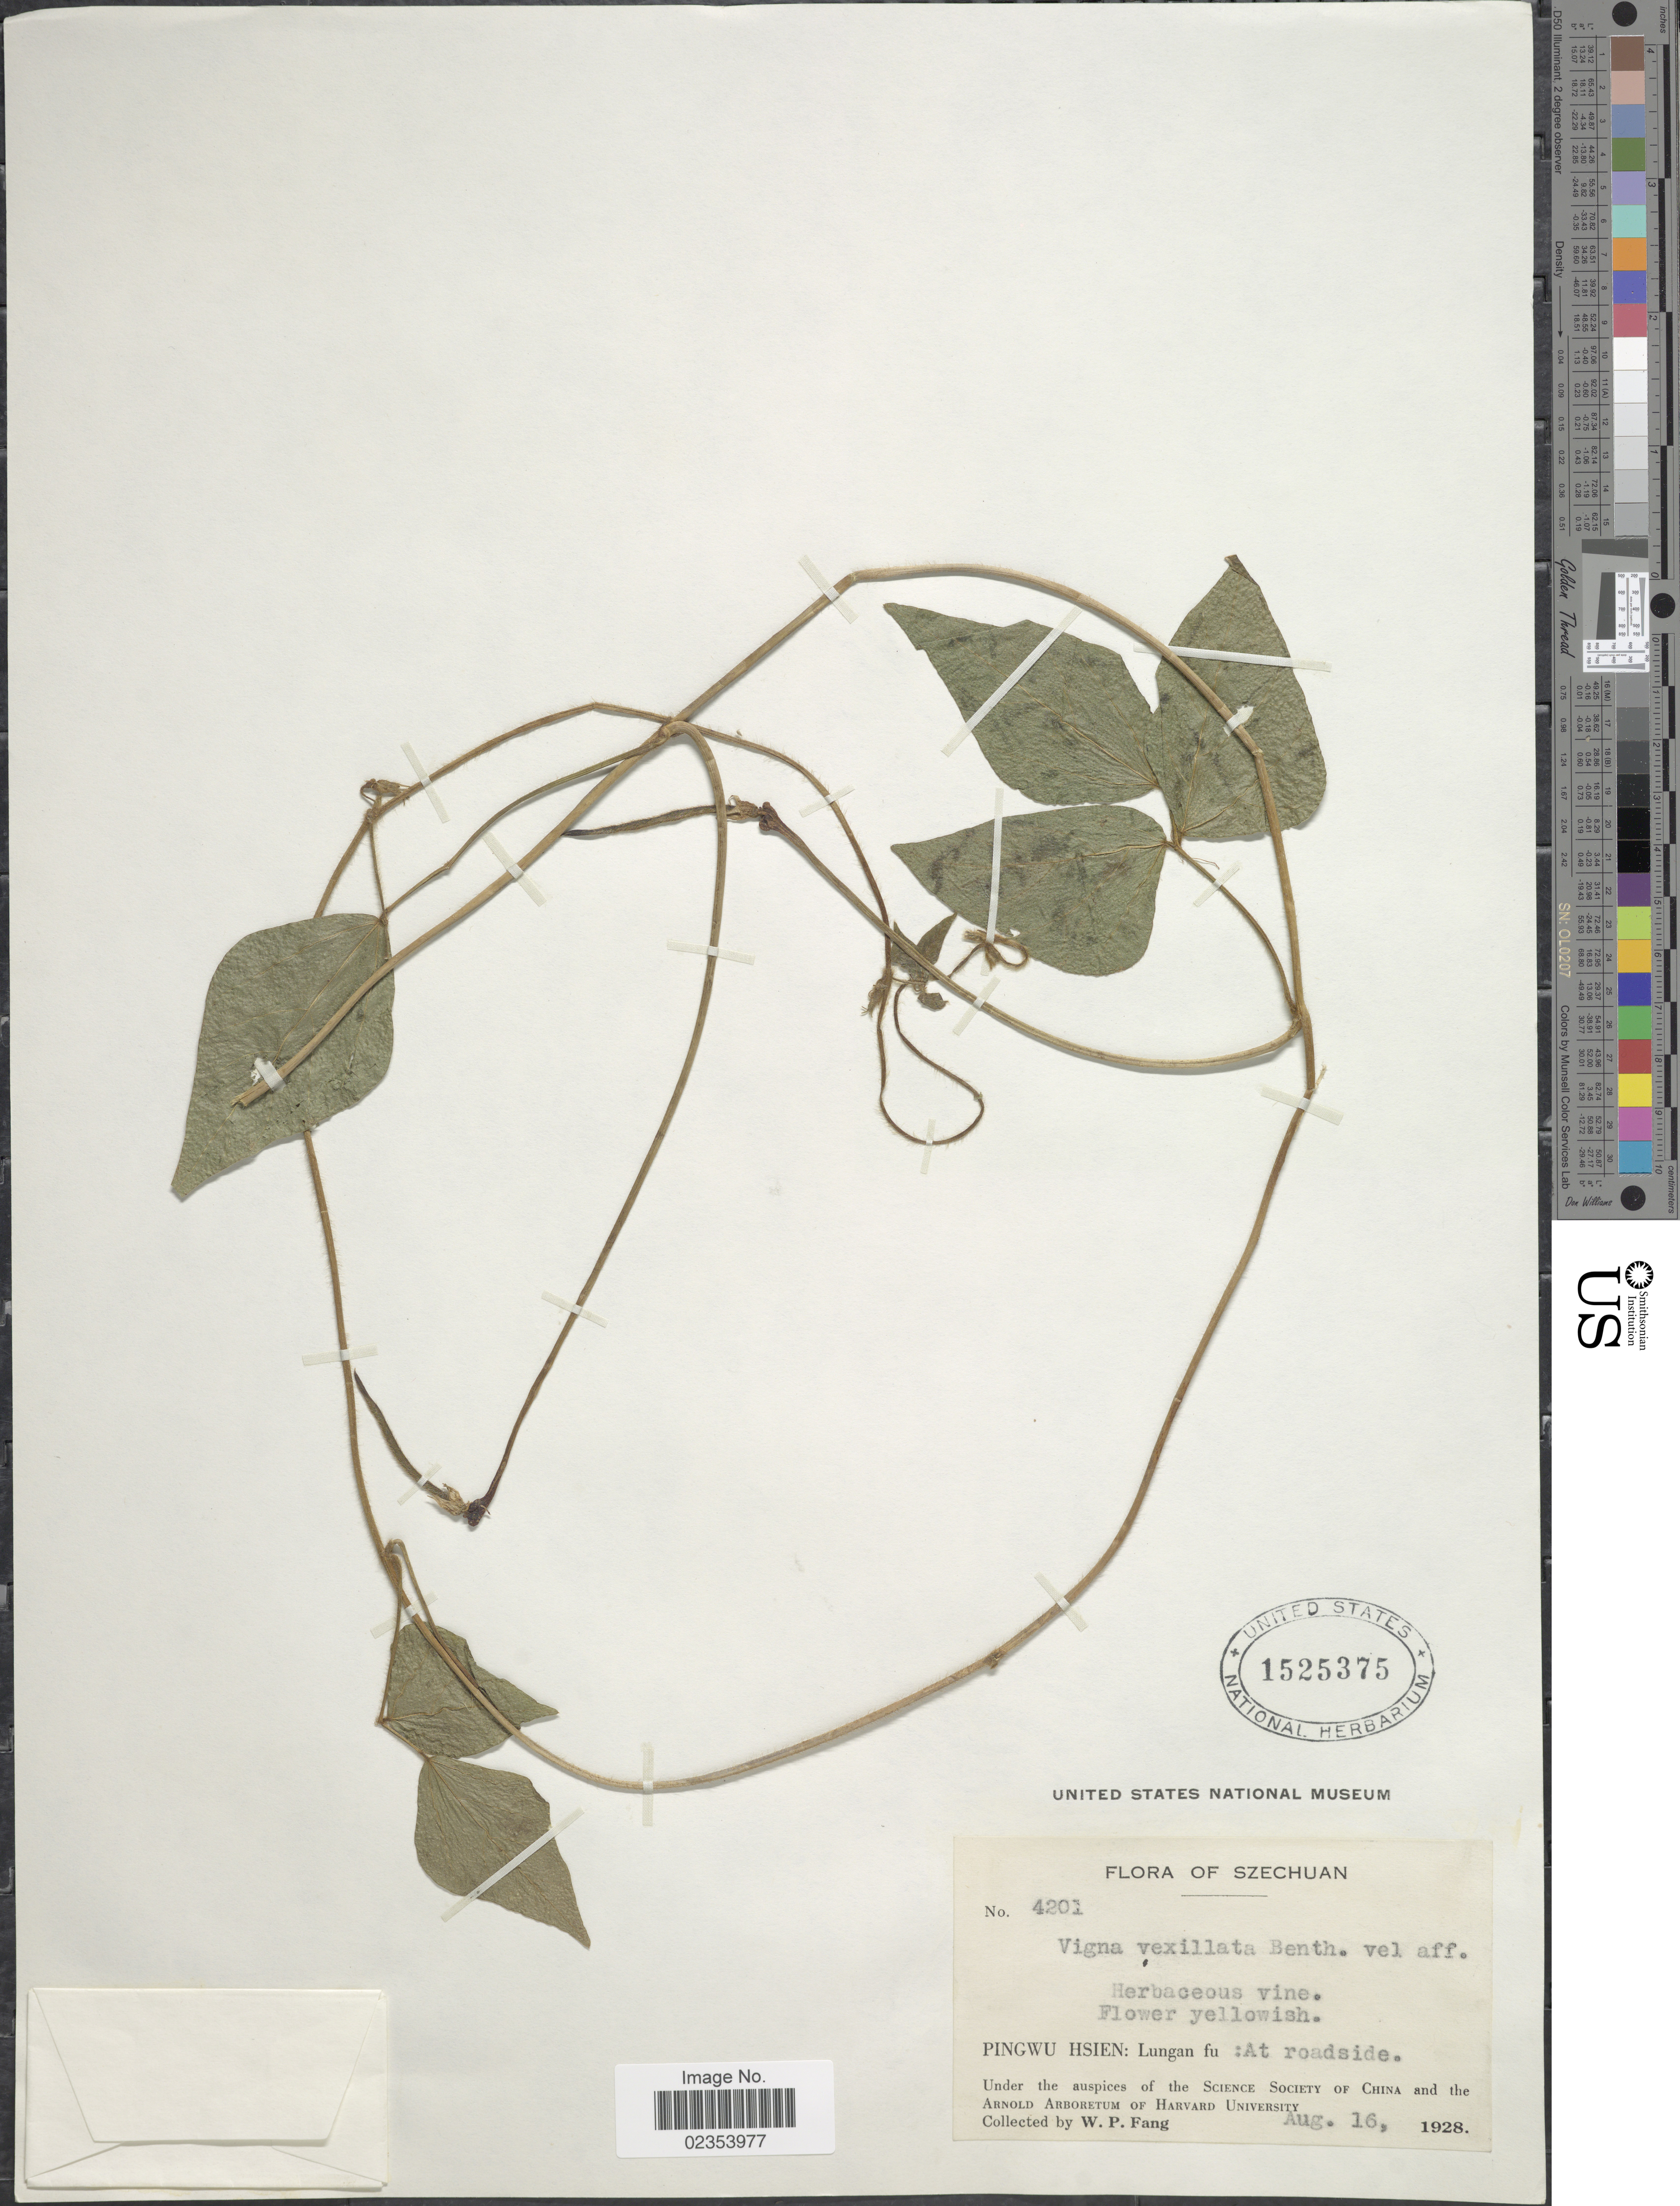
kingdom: Plantae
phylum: Tracheophyta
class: Magnoliopsida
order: Fabales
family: Fabaceae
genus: Vigna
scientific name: Vigna vexillata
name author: (L.) A. Rich.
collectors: W. P. Fang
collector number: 4201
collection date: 1928-08-16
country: China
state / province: Sichuan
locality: Szechuan. Pingwu Hsien: Lungan fu: At roadside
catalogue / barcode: US 1525375